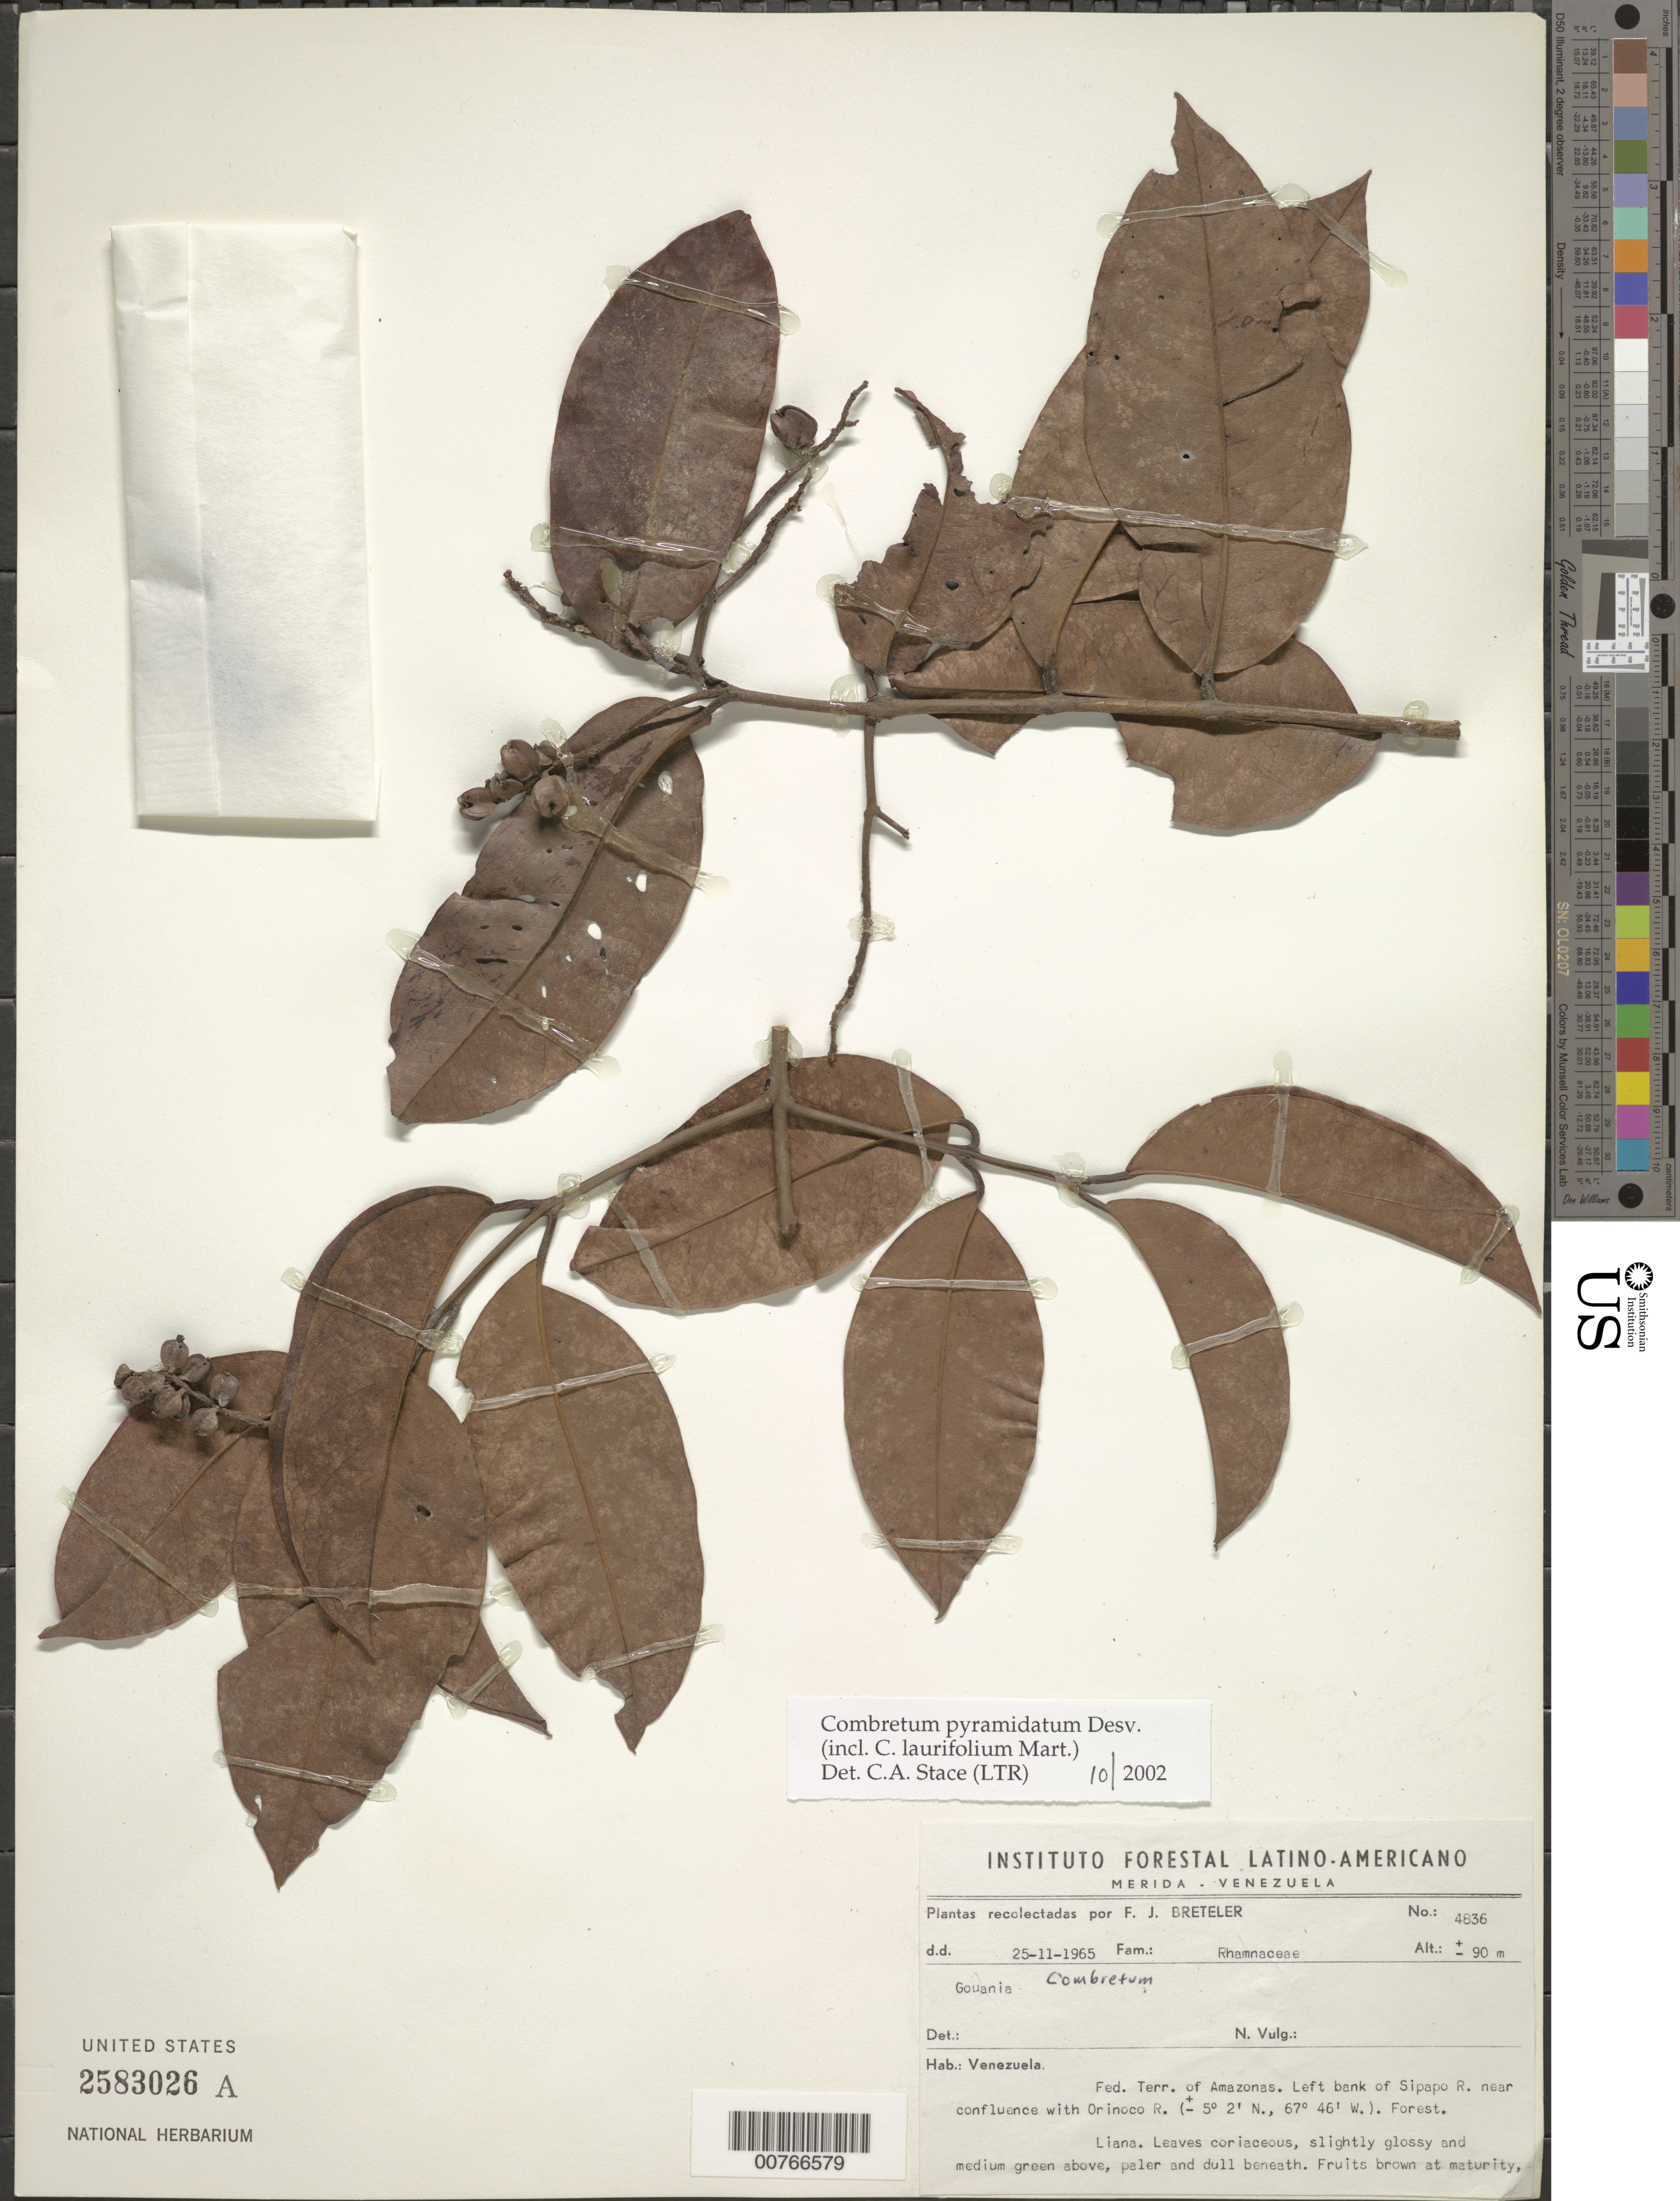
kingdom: Plantae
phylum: Tracheophyta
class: Magnoliopsida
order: Myrtales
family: Combretaceae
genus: Combretum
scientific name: Combretum pyramidatum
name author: Desv.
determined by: Stace, C. A.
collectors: F. J. Breteler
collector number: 4836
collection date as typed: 25-Nov-65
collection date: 1965-11-25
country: Venezuela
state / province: Amazonas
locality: Sipapo R., left bank; near confl. with Orinoco R.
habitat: Riverbank; forest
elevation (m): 90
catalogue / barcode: US 2583026A